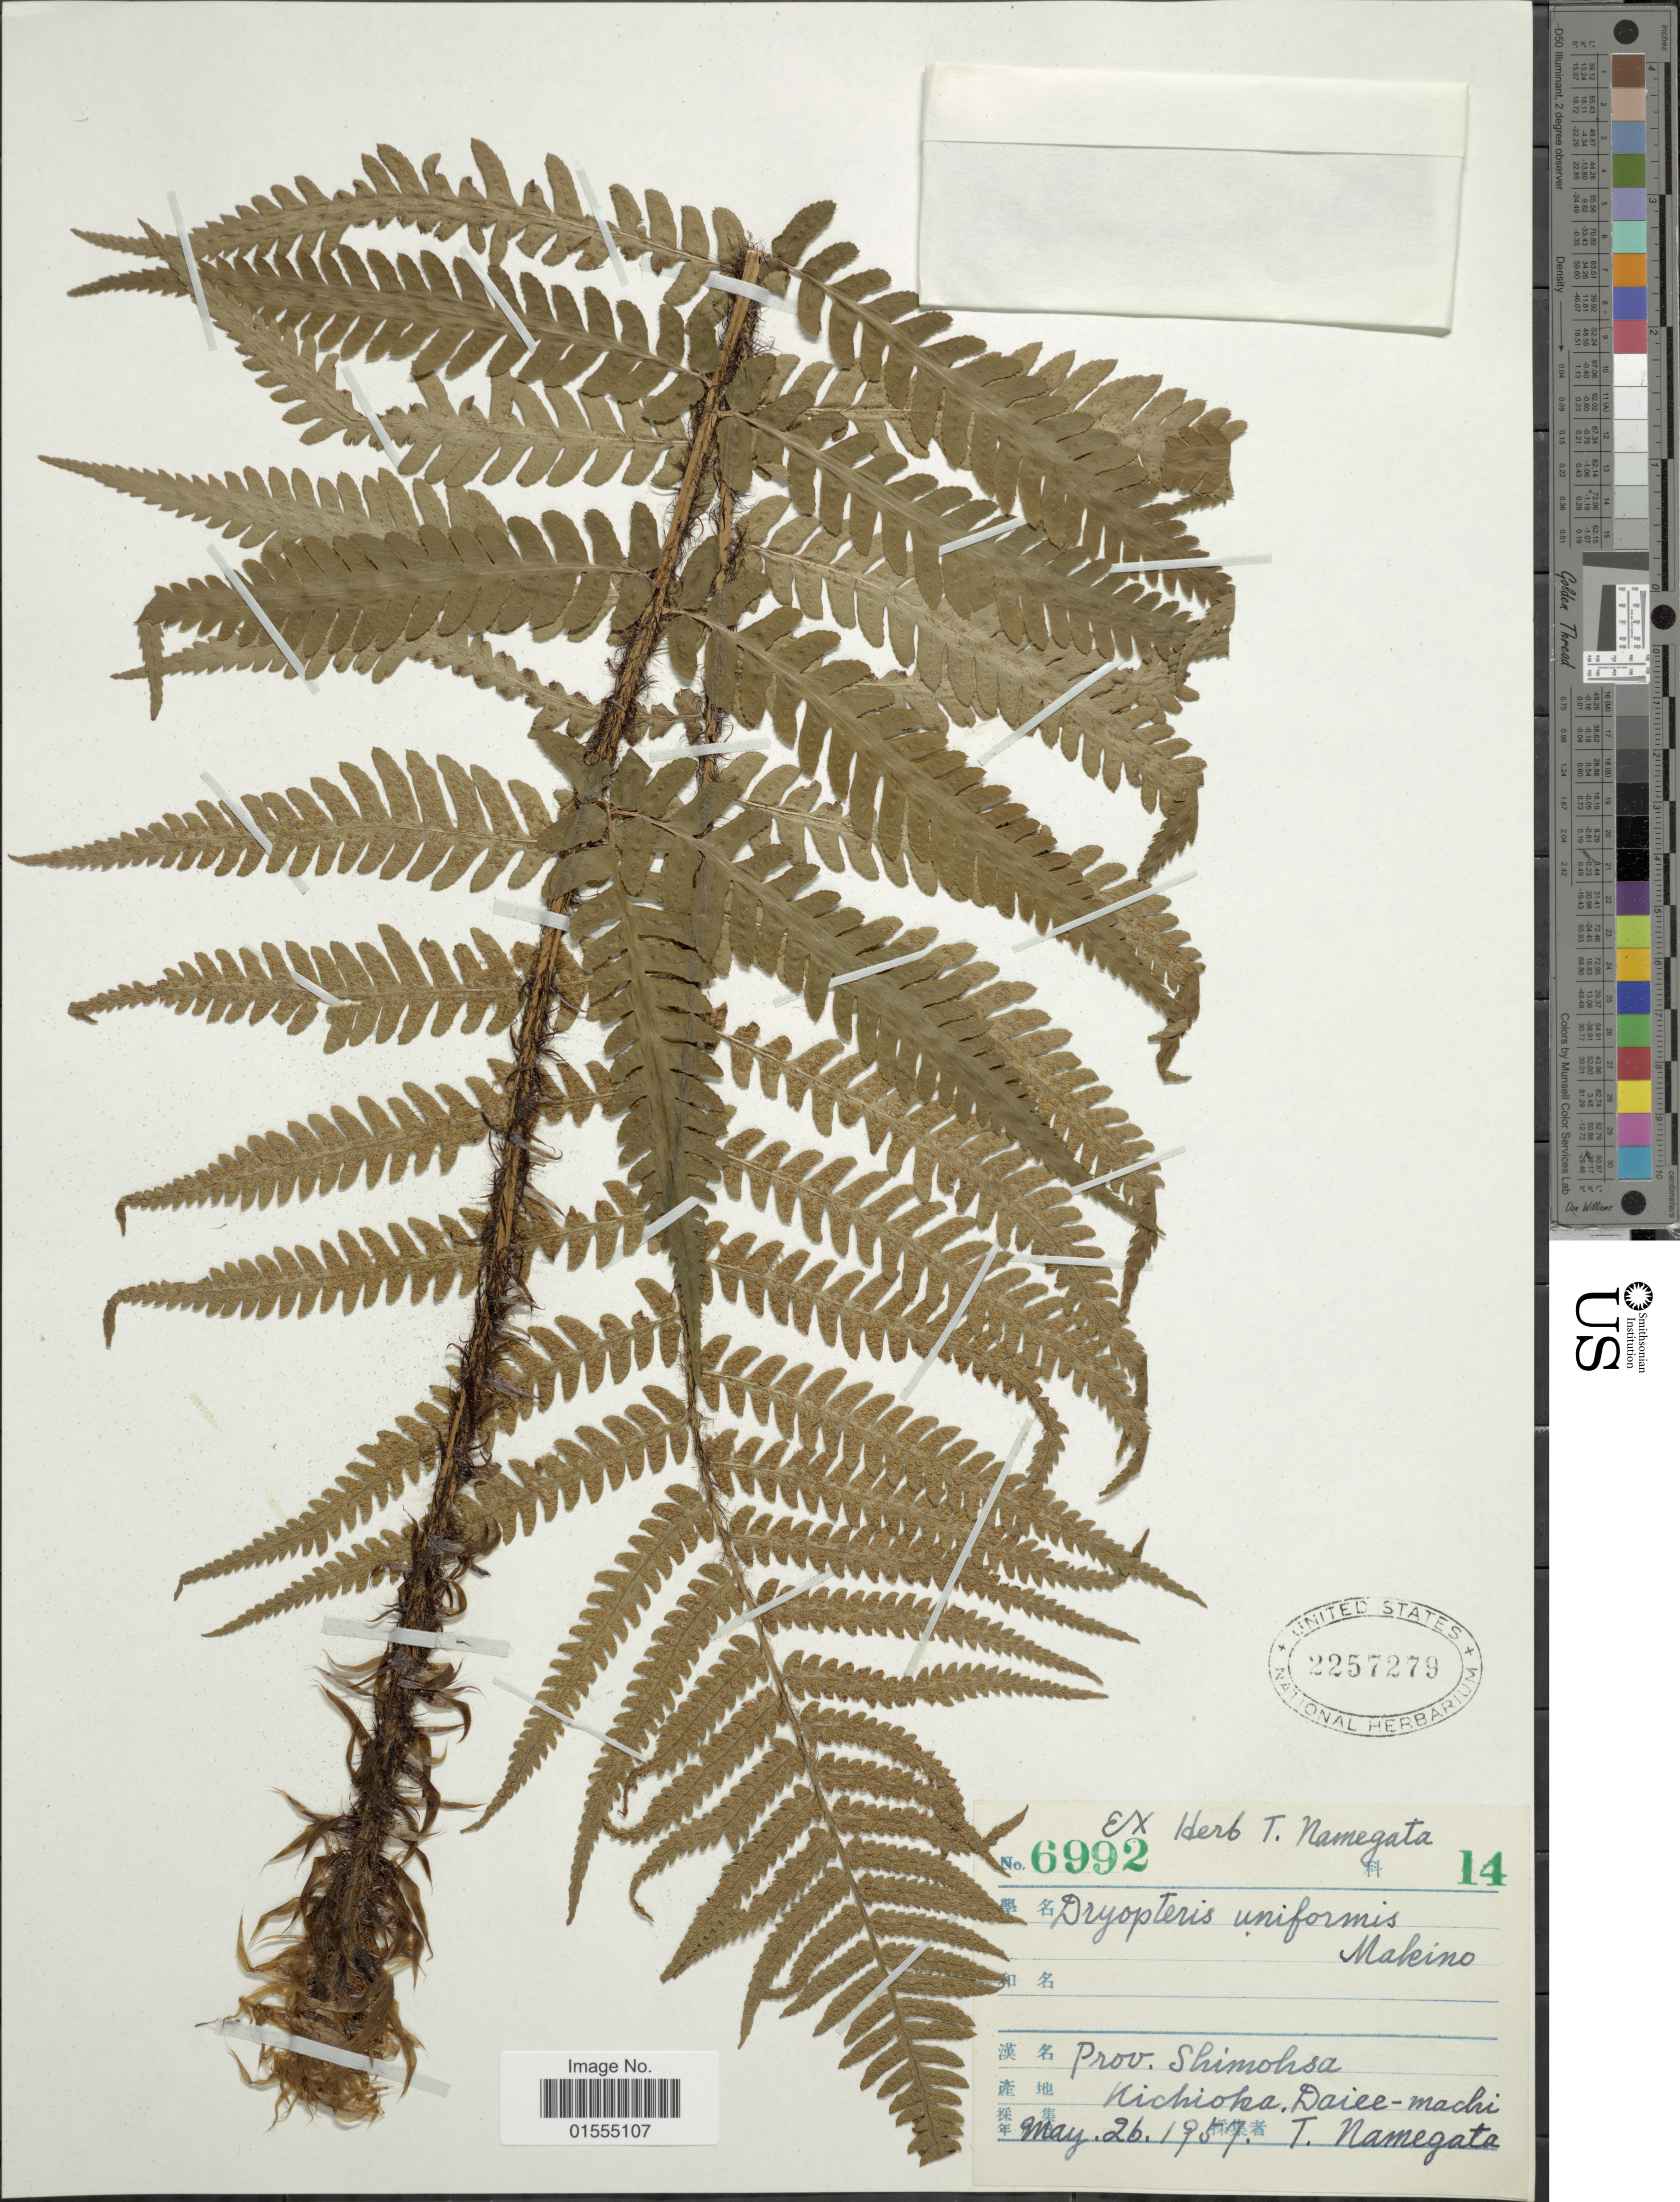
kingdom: Plantae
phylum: Tracheophyta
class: Polypodiopsida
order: Polypodiales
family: Dryopteridaceae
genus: Dryopteris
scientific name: Dryopteris uniformis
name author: (Makino) Makino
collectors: T. Namegata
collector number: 6992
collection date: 1957-05-26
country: Japan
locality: Prov. Shimohsa Kichioka, Daiee-machi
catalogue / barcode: US 2257279